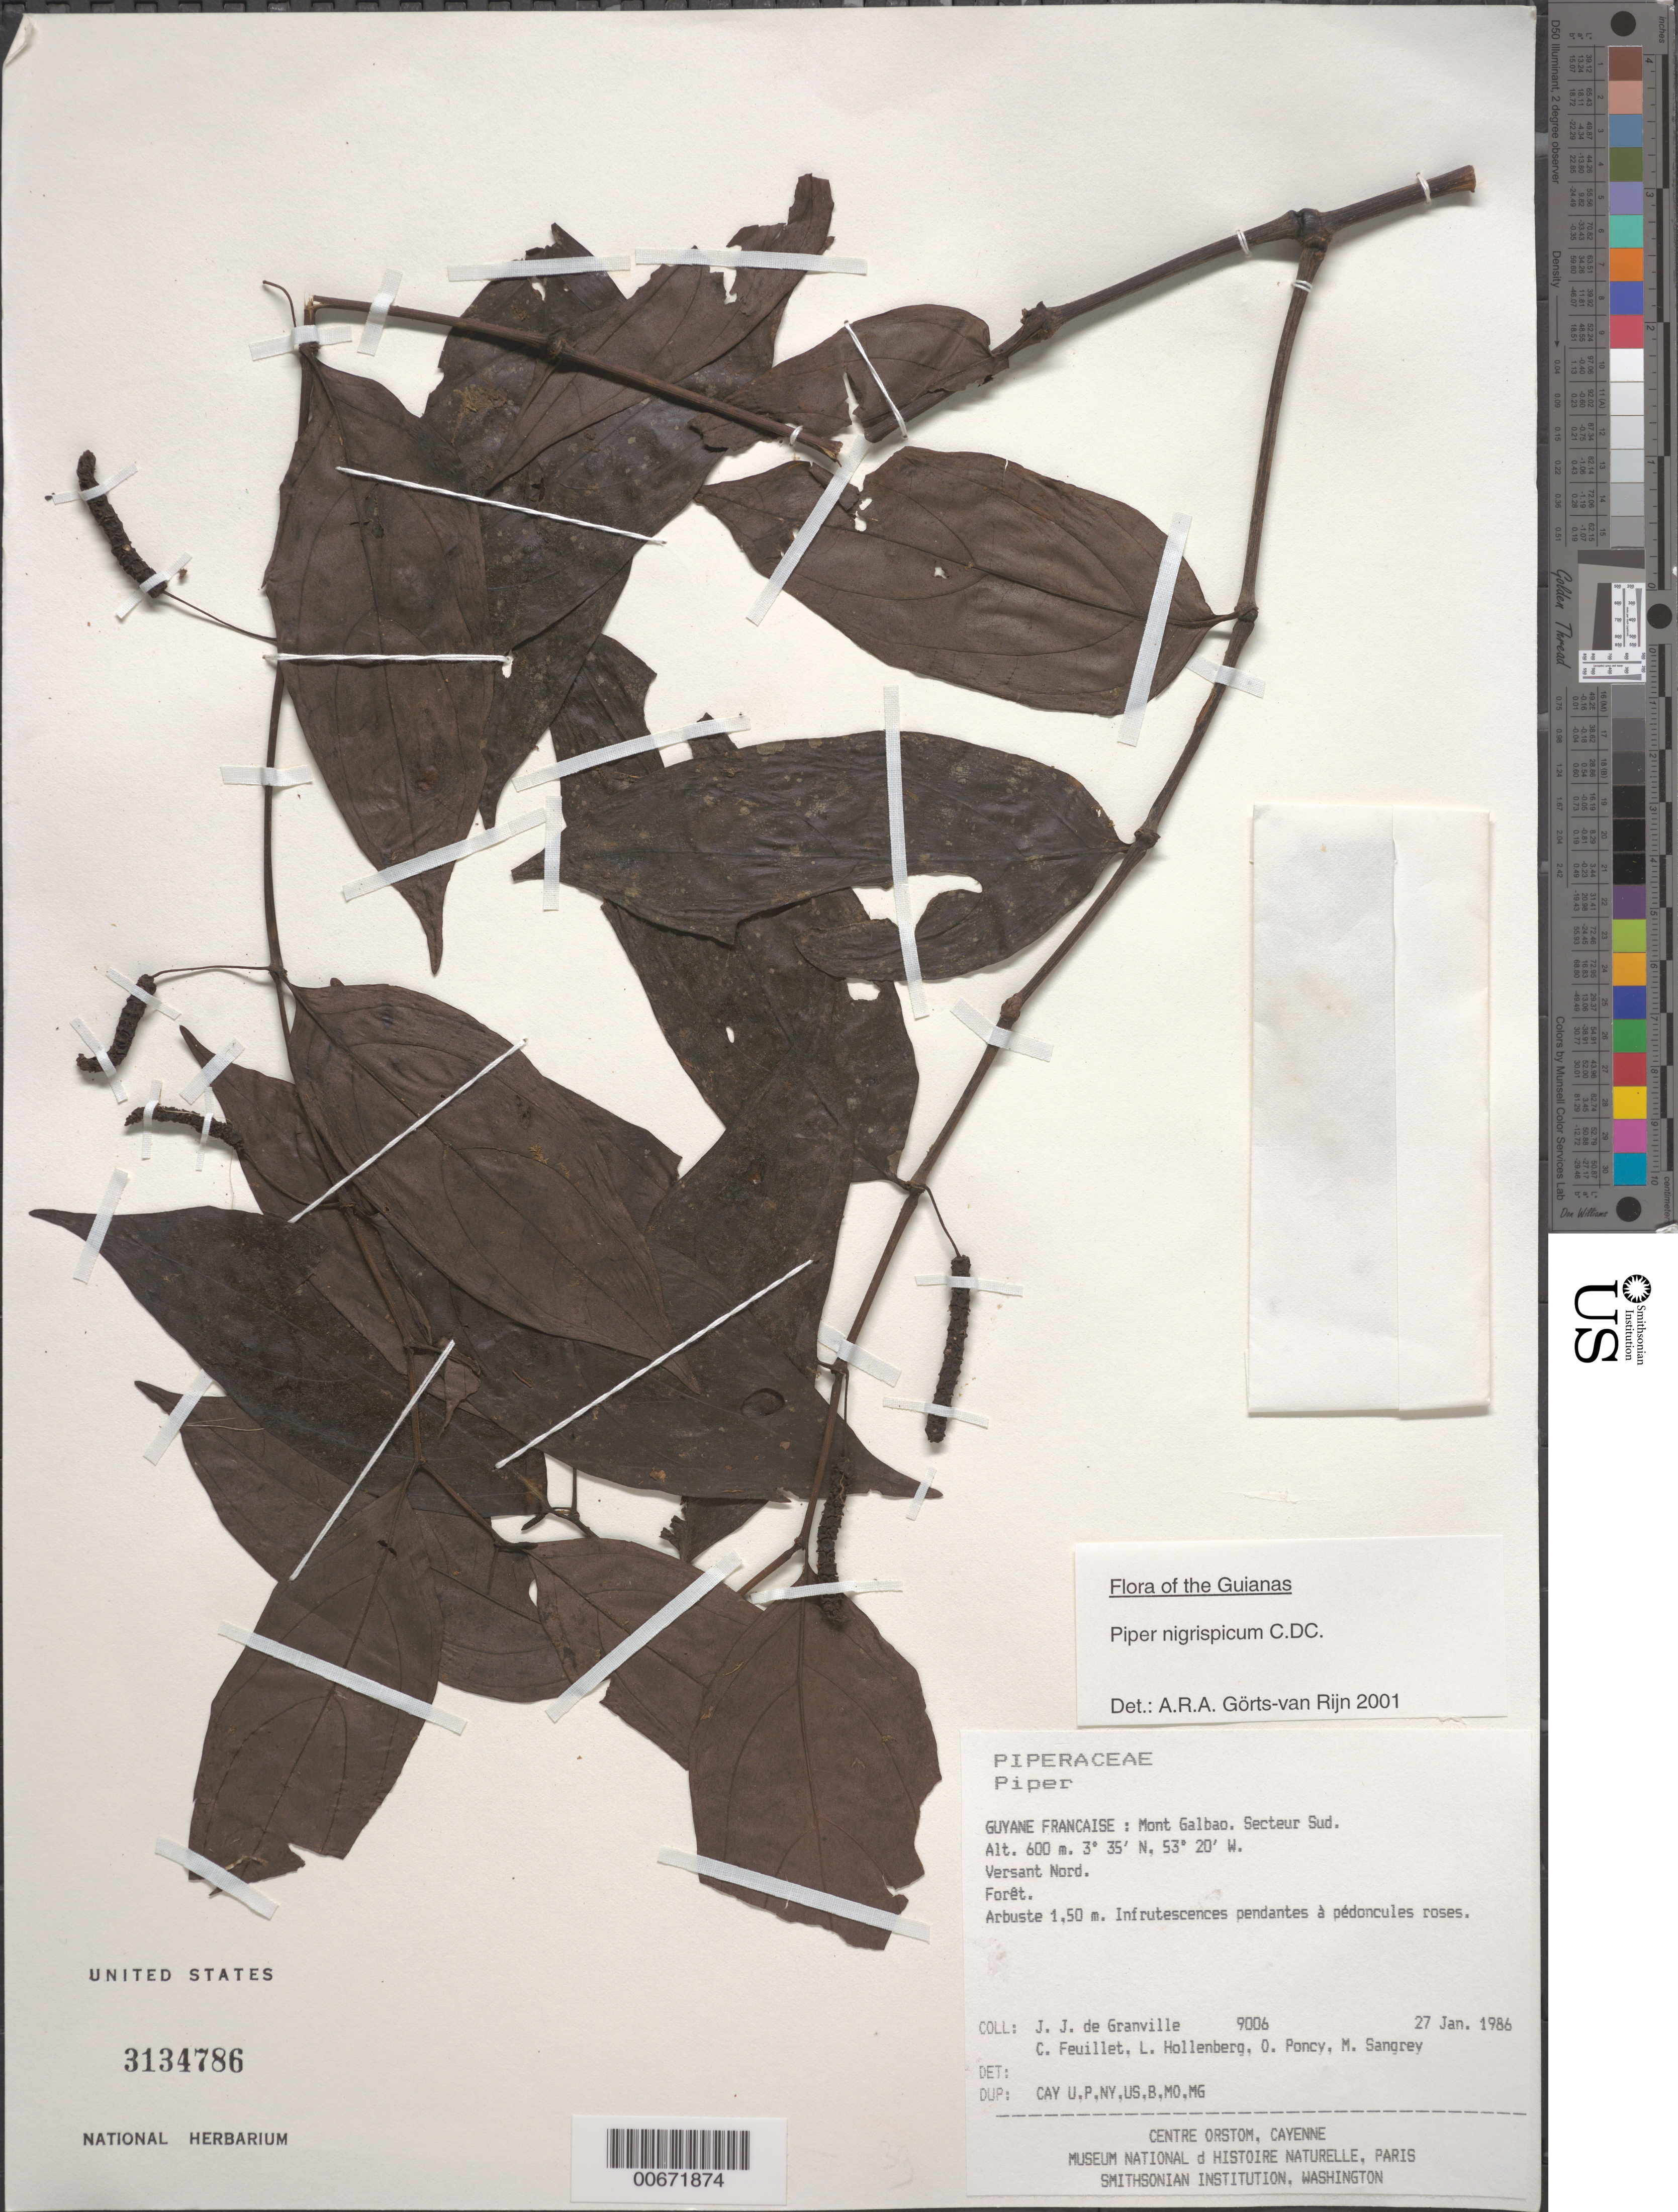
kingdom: Plantae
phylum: Tracheophyta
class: Magnoliopsida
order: Piperales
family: Piperaceae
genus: Piper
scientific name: Piper nigrispicum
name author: C. DC.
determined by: Görts-van Rijn, A. R. A.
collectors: J.-J. de Granville, C. Feuillet, L. Hollenberg, O. Poncy & M. S. Sangrey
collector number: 9006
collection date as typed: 27-Jan-86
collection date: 1986-01-27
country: French Guiana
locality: Mont Galbao. Secteur Sud. Versant Nord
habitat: Forêt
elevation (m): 600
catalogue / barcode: US 3134786